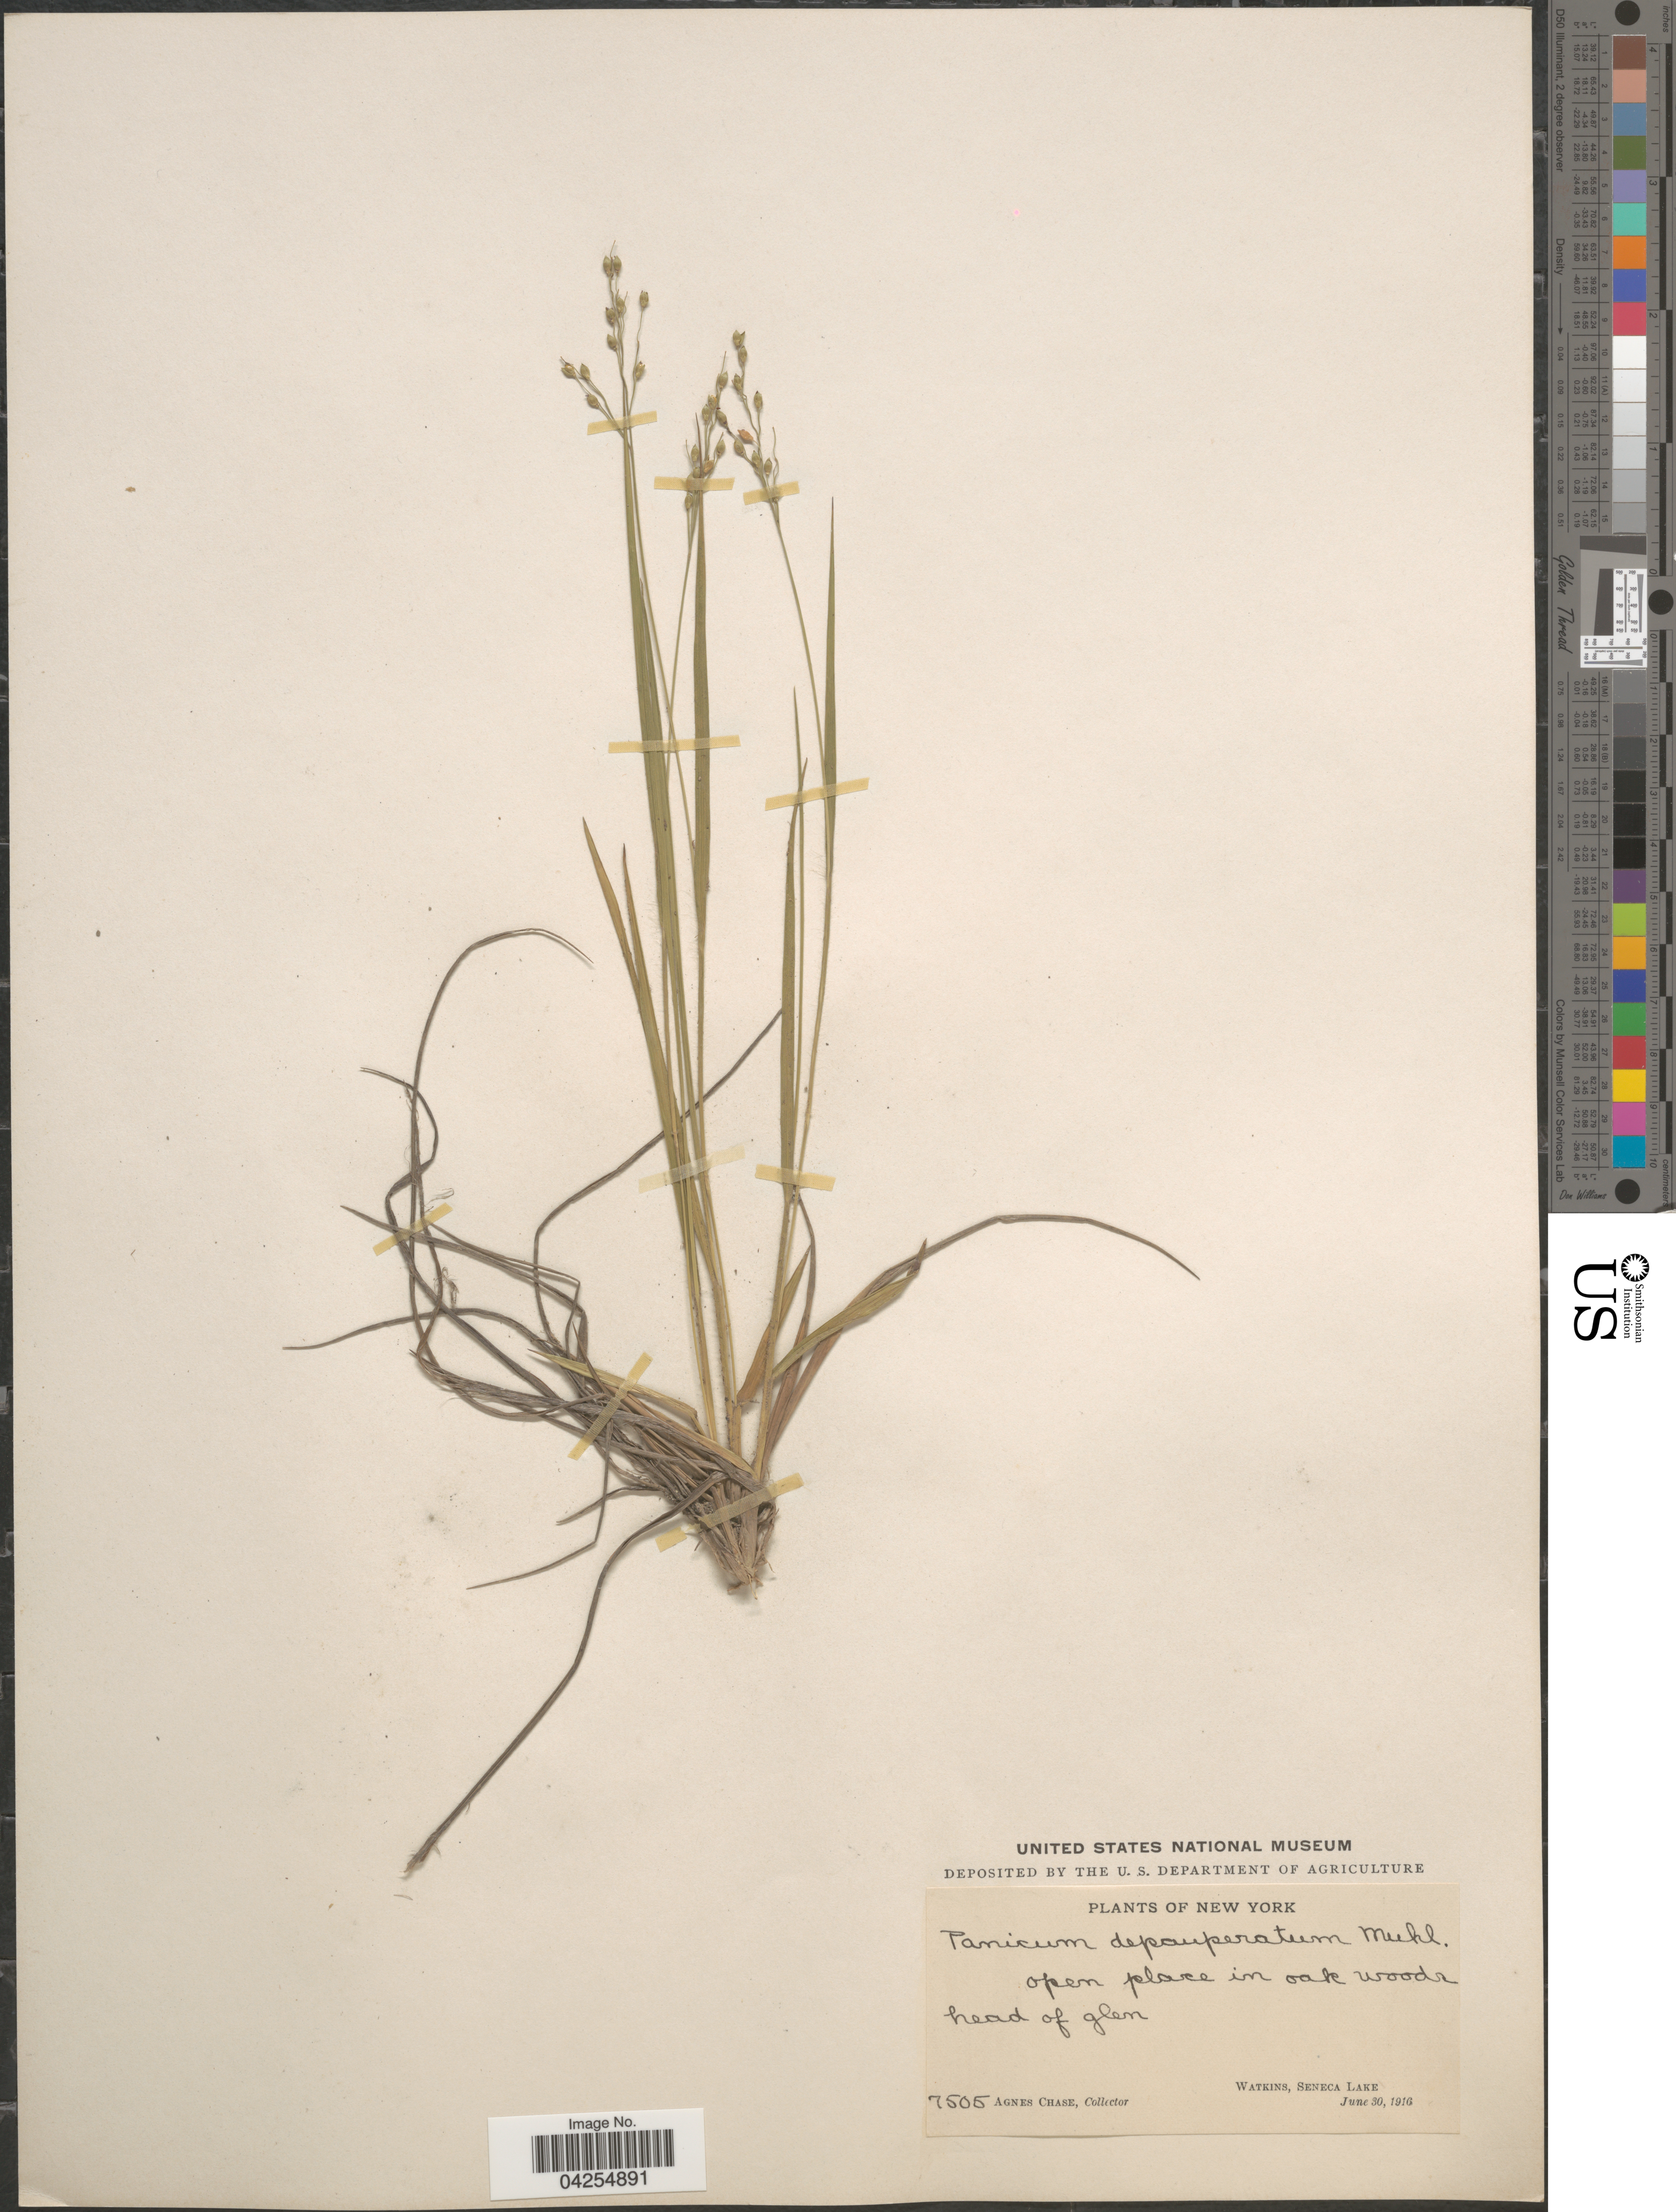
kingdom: Plantae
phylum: Tracheophyta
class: Liliopsida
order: Poales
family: Poaceae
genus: Dichanthelium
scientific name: Dichanthelium depauperatum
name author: (Muhl.) Gould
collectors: A. Chase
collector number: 7505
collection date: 1916-06-30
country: United States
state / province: New York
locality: Head of glen. Watkins, Seneca Lake.